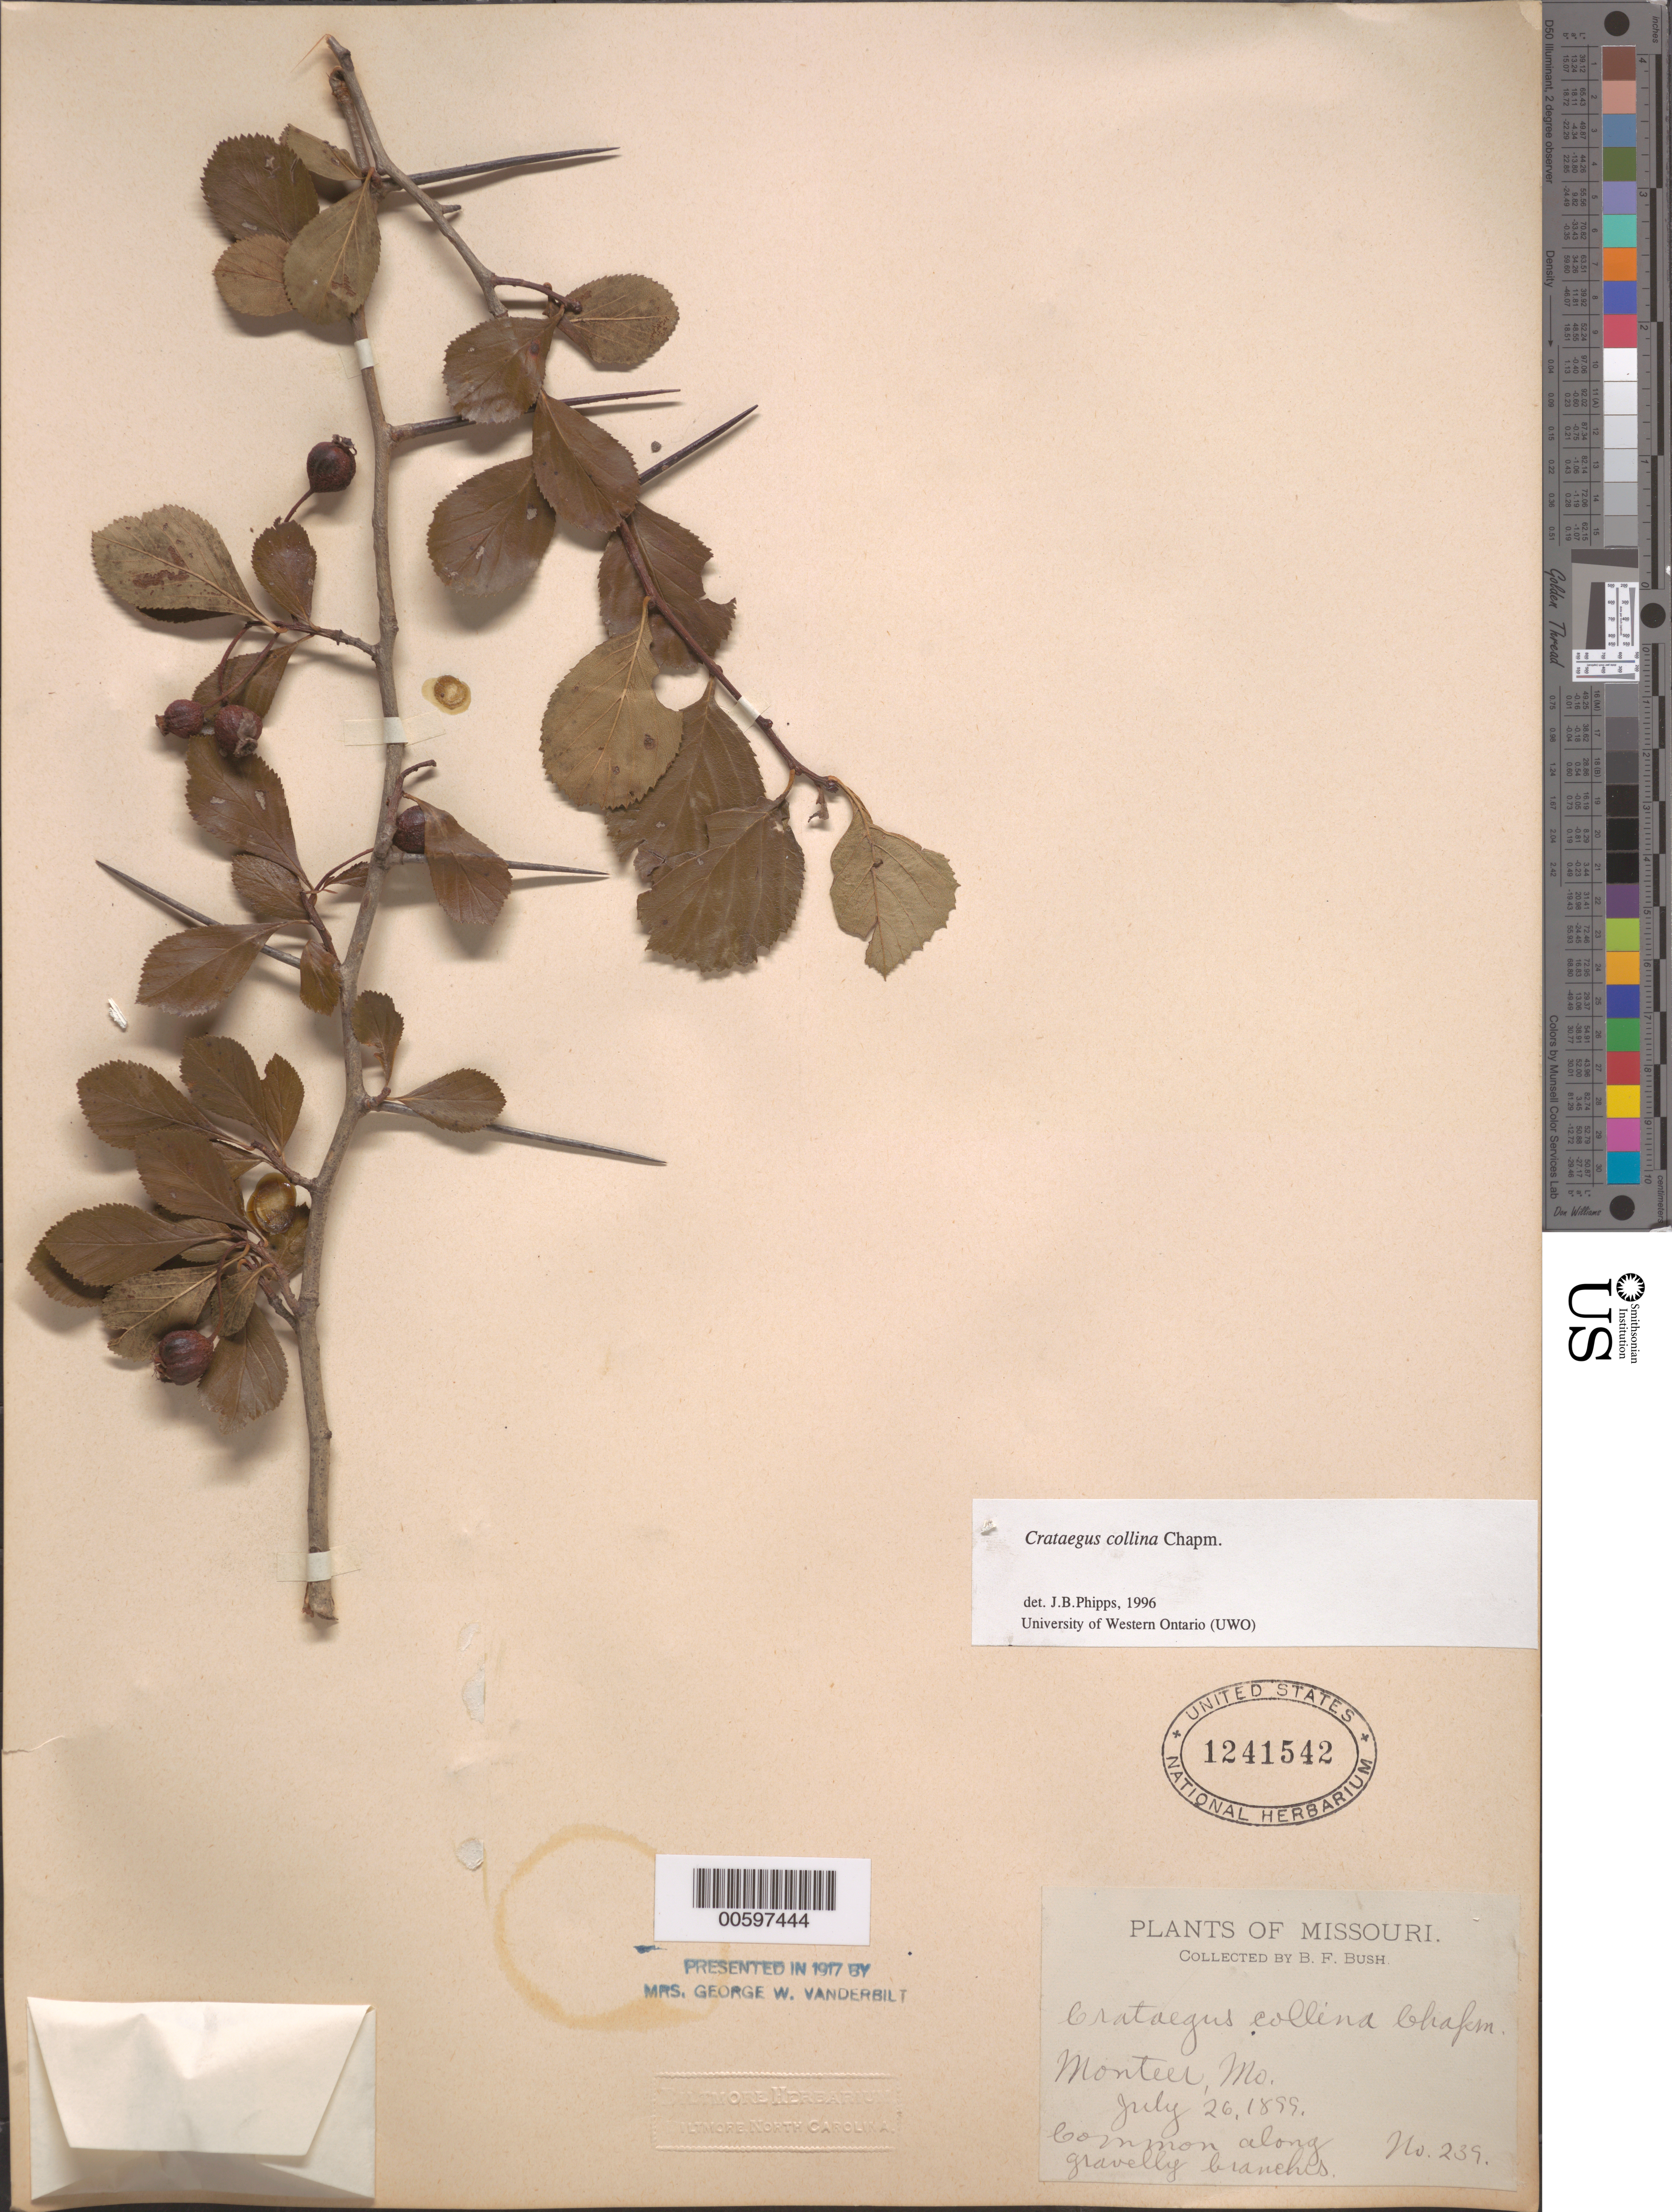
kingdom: Plantae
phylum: Tracheophyta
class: Magnoliopsida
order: Rosales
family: Rosaceae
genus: Crataegus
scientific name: Crataegus collina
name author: Chapm.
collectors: B. F. Bush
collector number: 239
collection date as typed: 26 Jul 1899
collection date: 1899-07-26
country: United States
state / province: Missouri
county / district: Shannon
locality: Monteer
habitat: Common along gravelly branches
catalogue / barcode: US 1241542